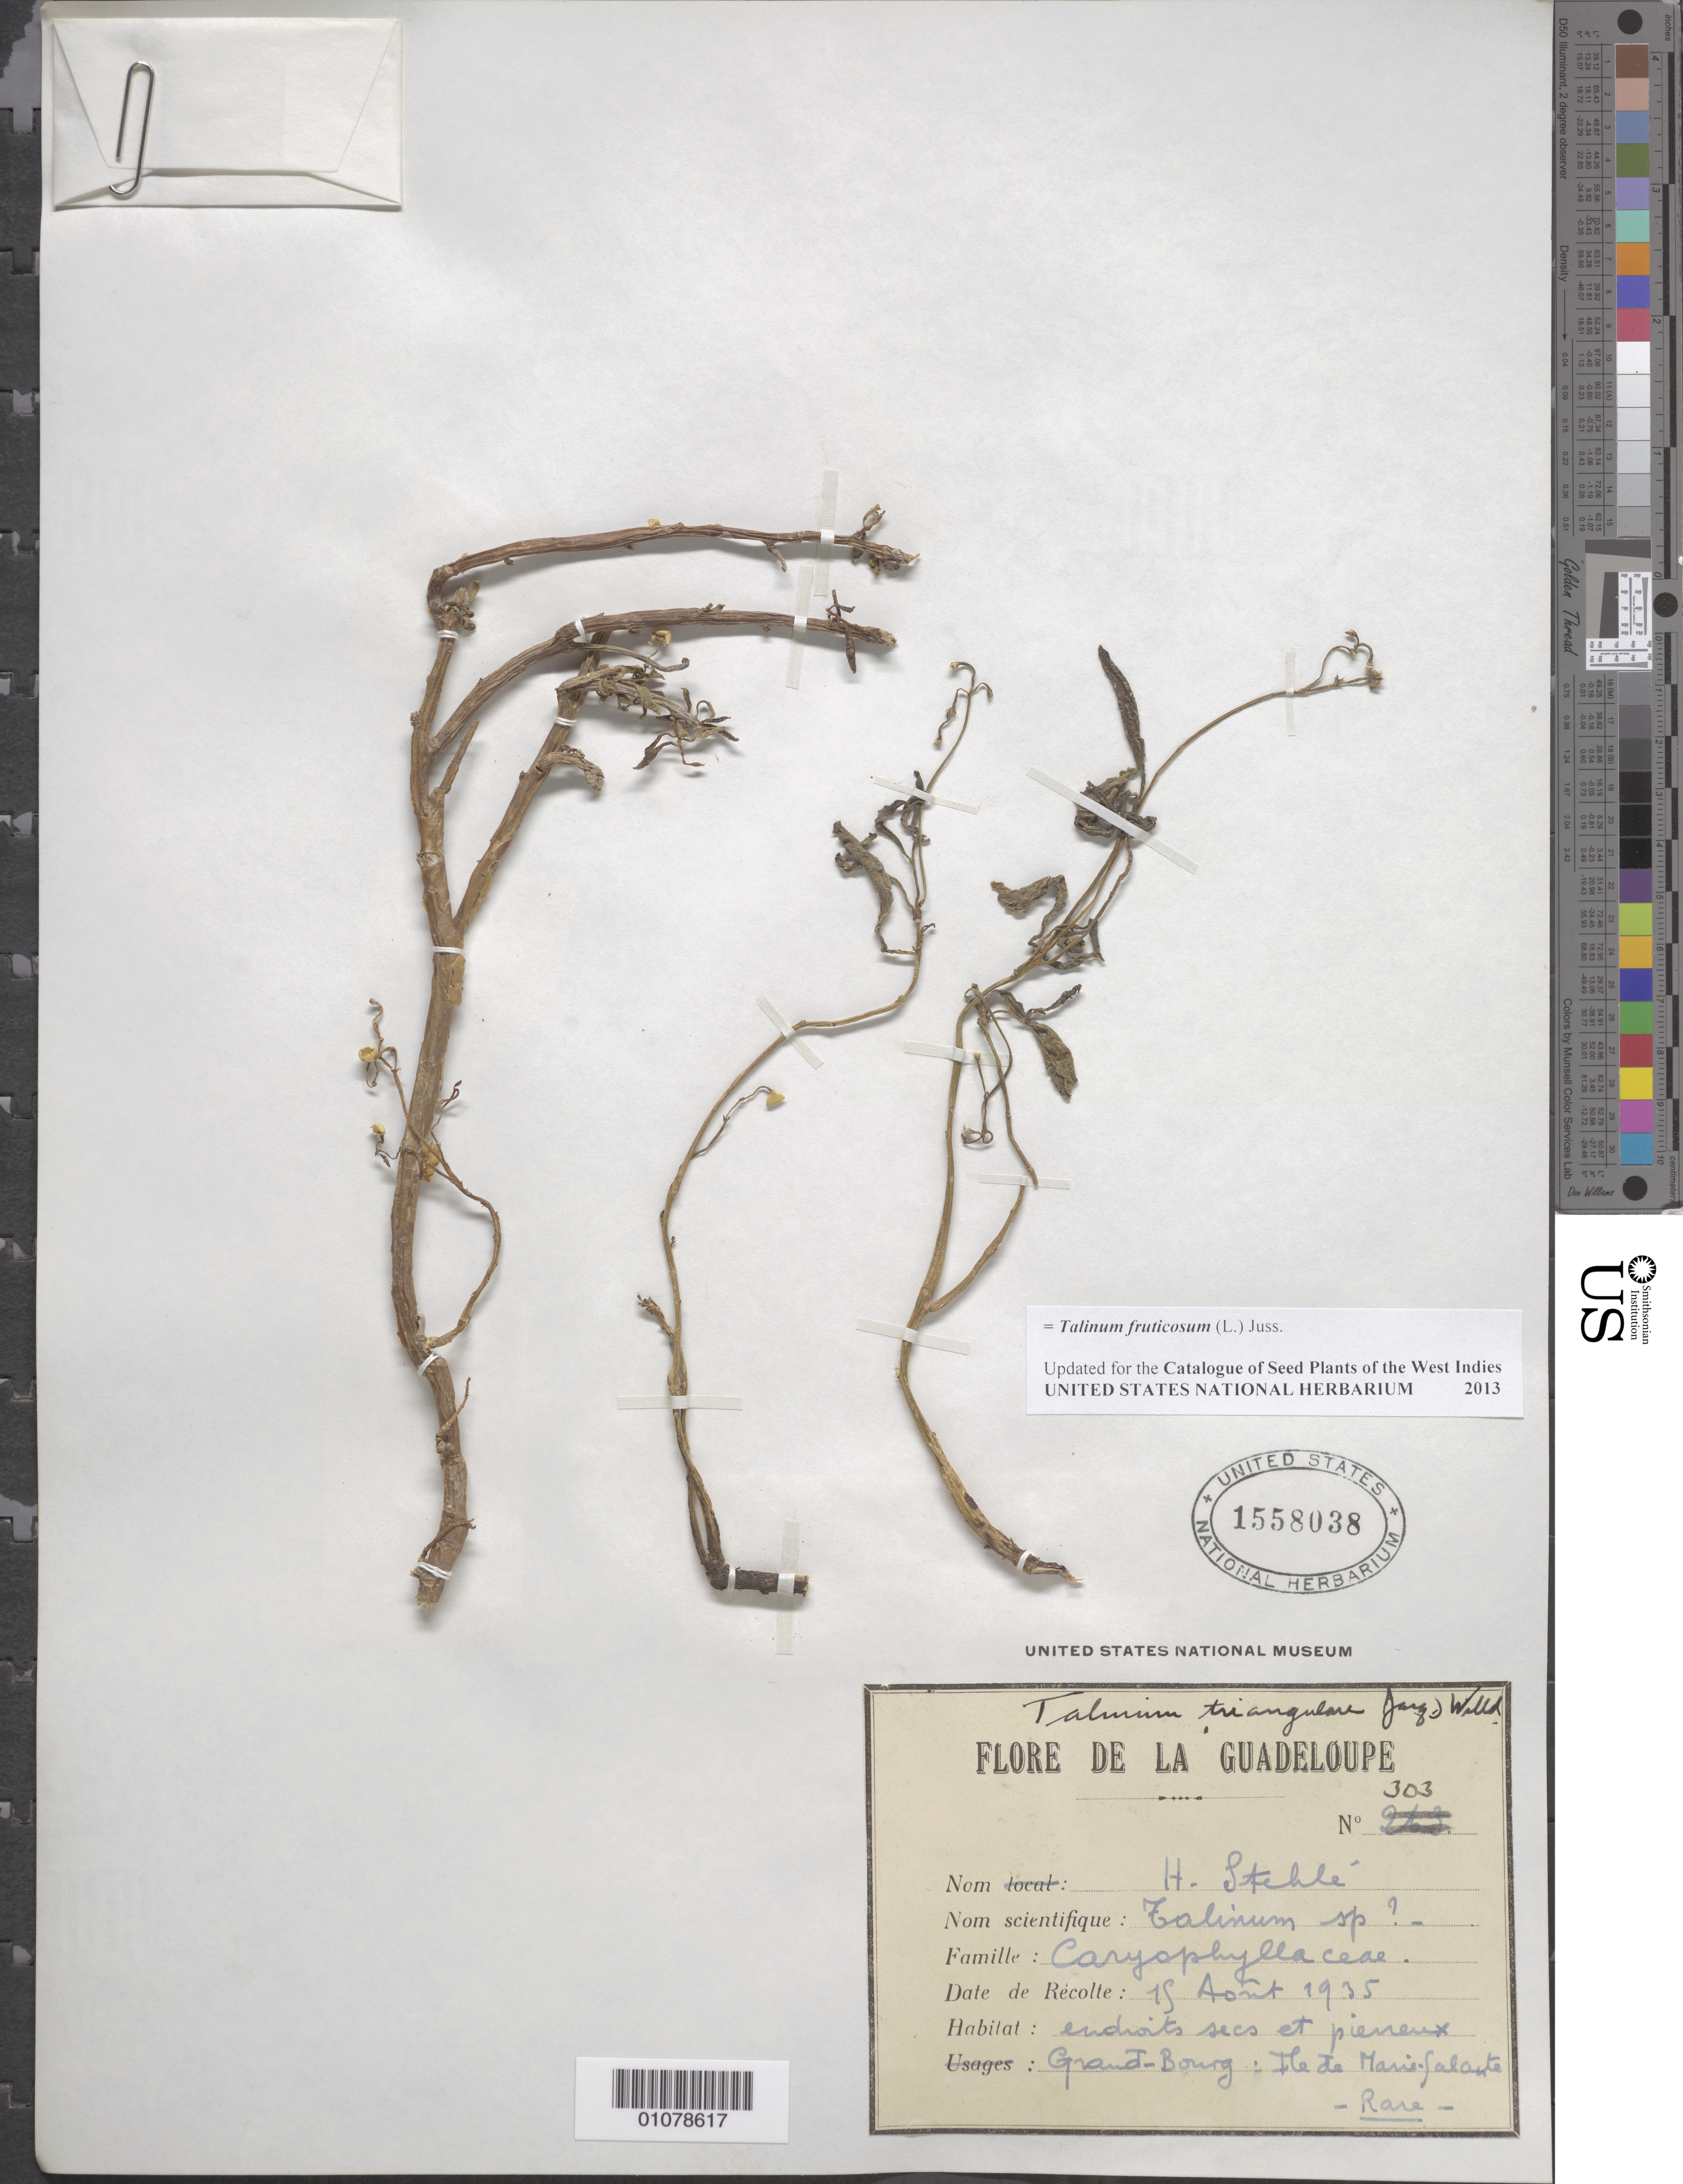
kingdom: Plantae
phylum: Tracheophyta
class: Magnoliopsida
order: Caryophyllales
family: Talinaceae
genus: Talinum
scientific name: Talinum fruticosum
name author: (L.) Juss.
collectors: H. Stehlé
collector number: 303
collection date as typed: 15 Aug 1935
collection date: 1935-08-15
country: Guadeloupe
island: Marie Galante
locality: Ile de Marie-Galante: Grand-Bourg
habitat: Endroits secs et pierreux.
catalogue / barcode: US 1558038